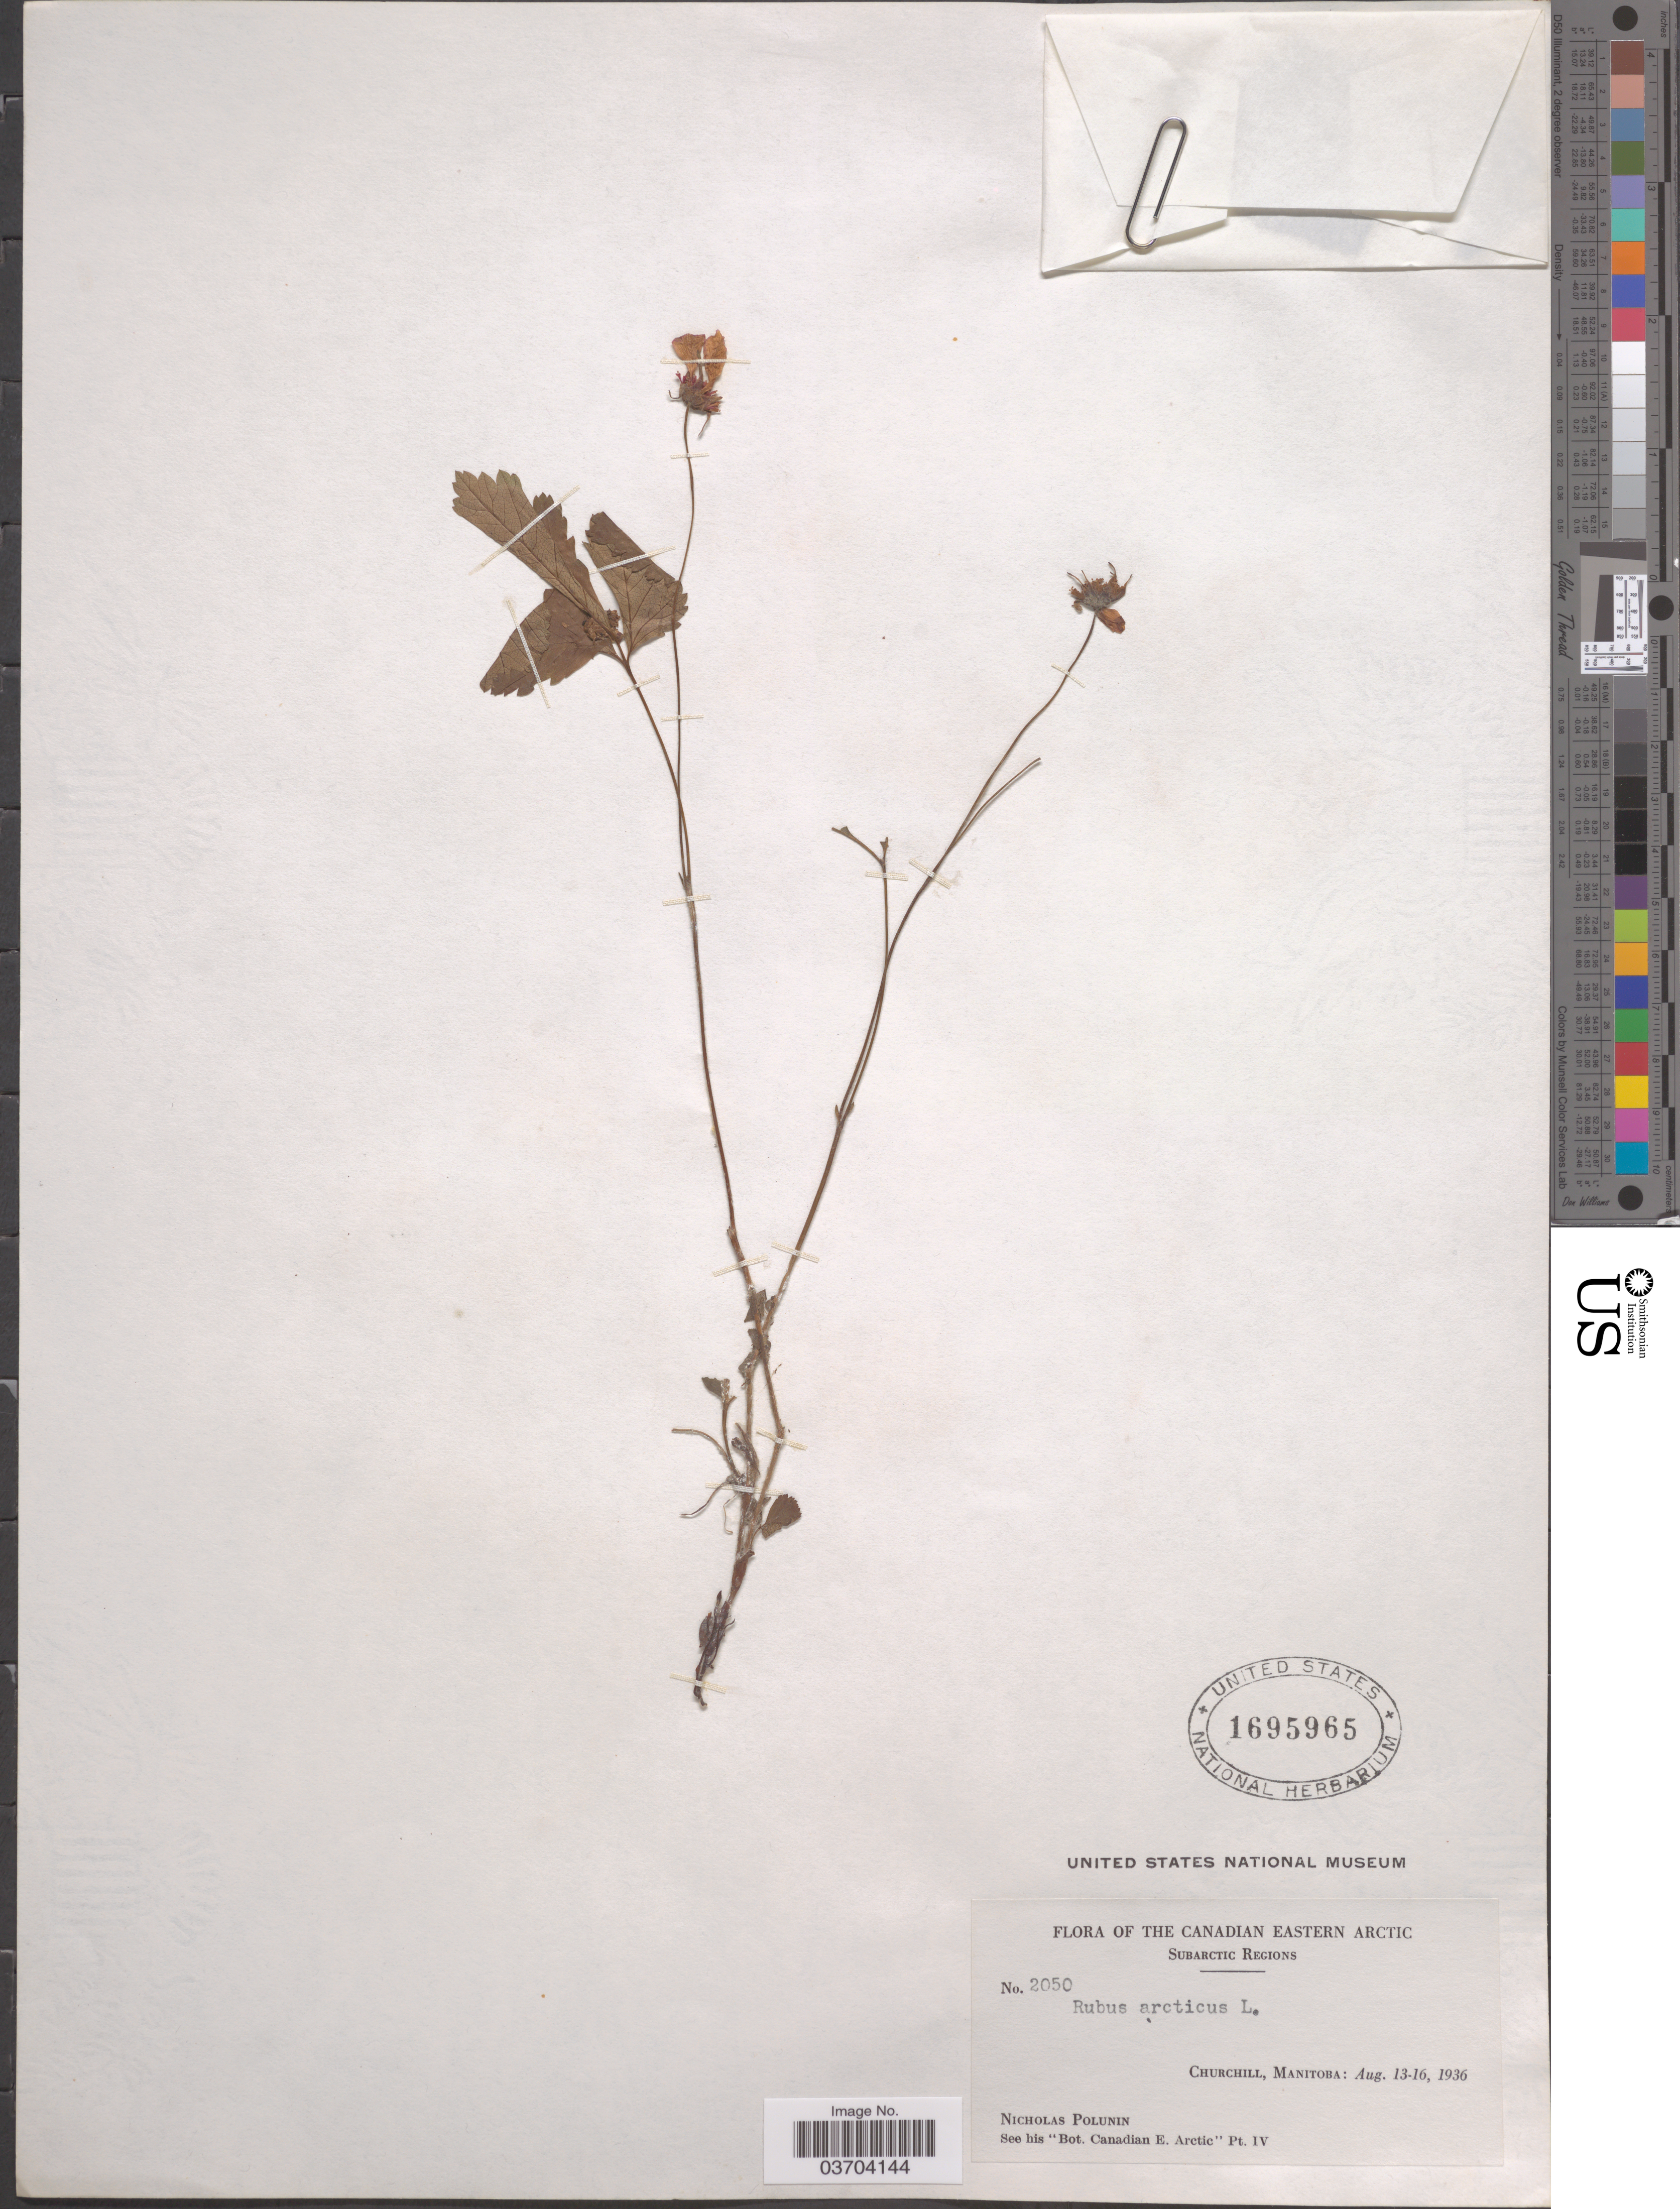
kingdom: Plantae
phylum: Tracheophyta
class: Magnoliopsida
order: Rosales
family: Rosaceae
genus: Rubus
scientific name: Rubus arcticus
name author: L.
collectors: N. V. Polunin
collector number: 2050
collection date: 1936-08-13/1936-08-16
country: Canada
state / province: Manitoba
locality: The Canadian Eastern Arctic. Subarctic Regions. Churchill.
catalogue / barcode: US 1695965